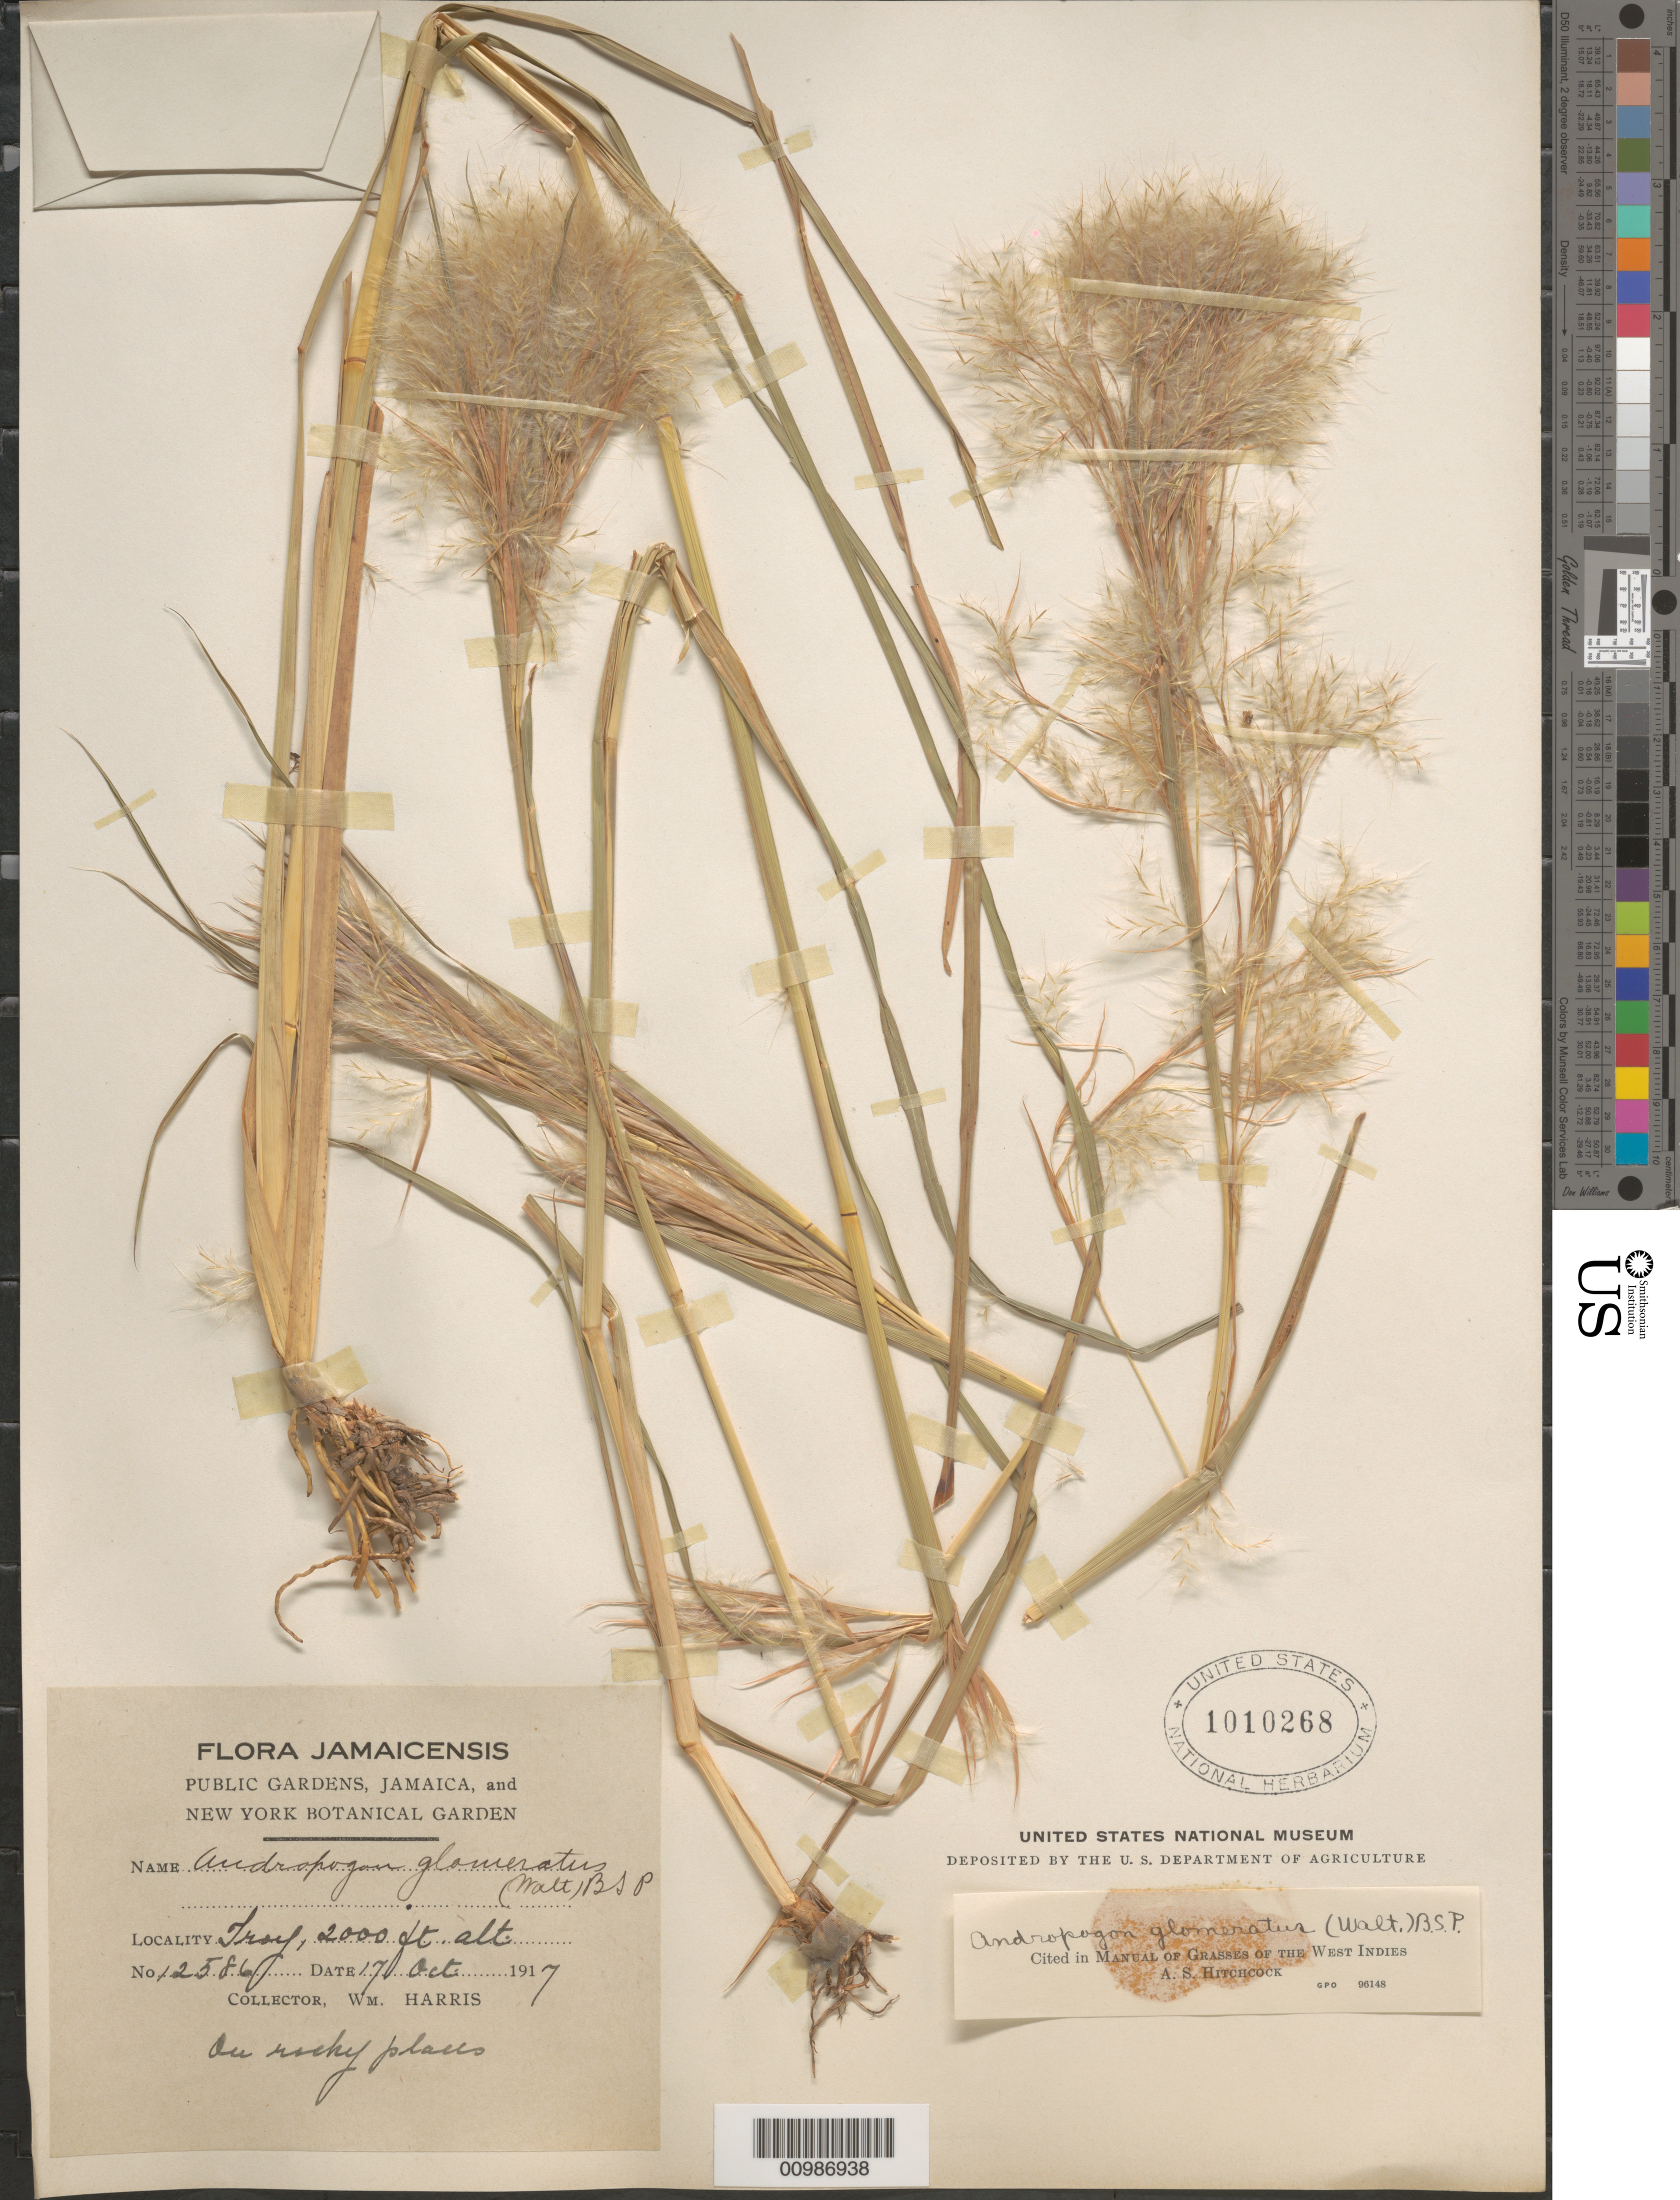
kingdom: Plantae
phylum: Tracheophyta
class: Liliopsida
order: Poales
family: Poaceae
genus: Andropogon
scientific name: Andropogon glomeratus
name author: (Walter) Britton, Stearns & Poggenb.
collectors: W. H. Harris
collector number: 12586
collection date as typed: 17 Oct 1917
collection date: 1917-10-17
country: Jamaica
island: Jamaica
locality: Troy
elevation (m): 610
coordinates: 0 N, 0 E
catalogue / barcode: US 1010268